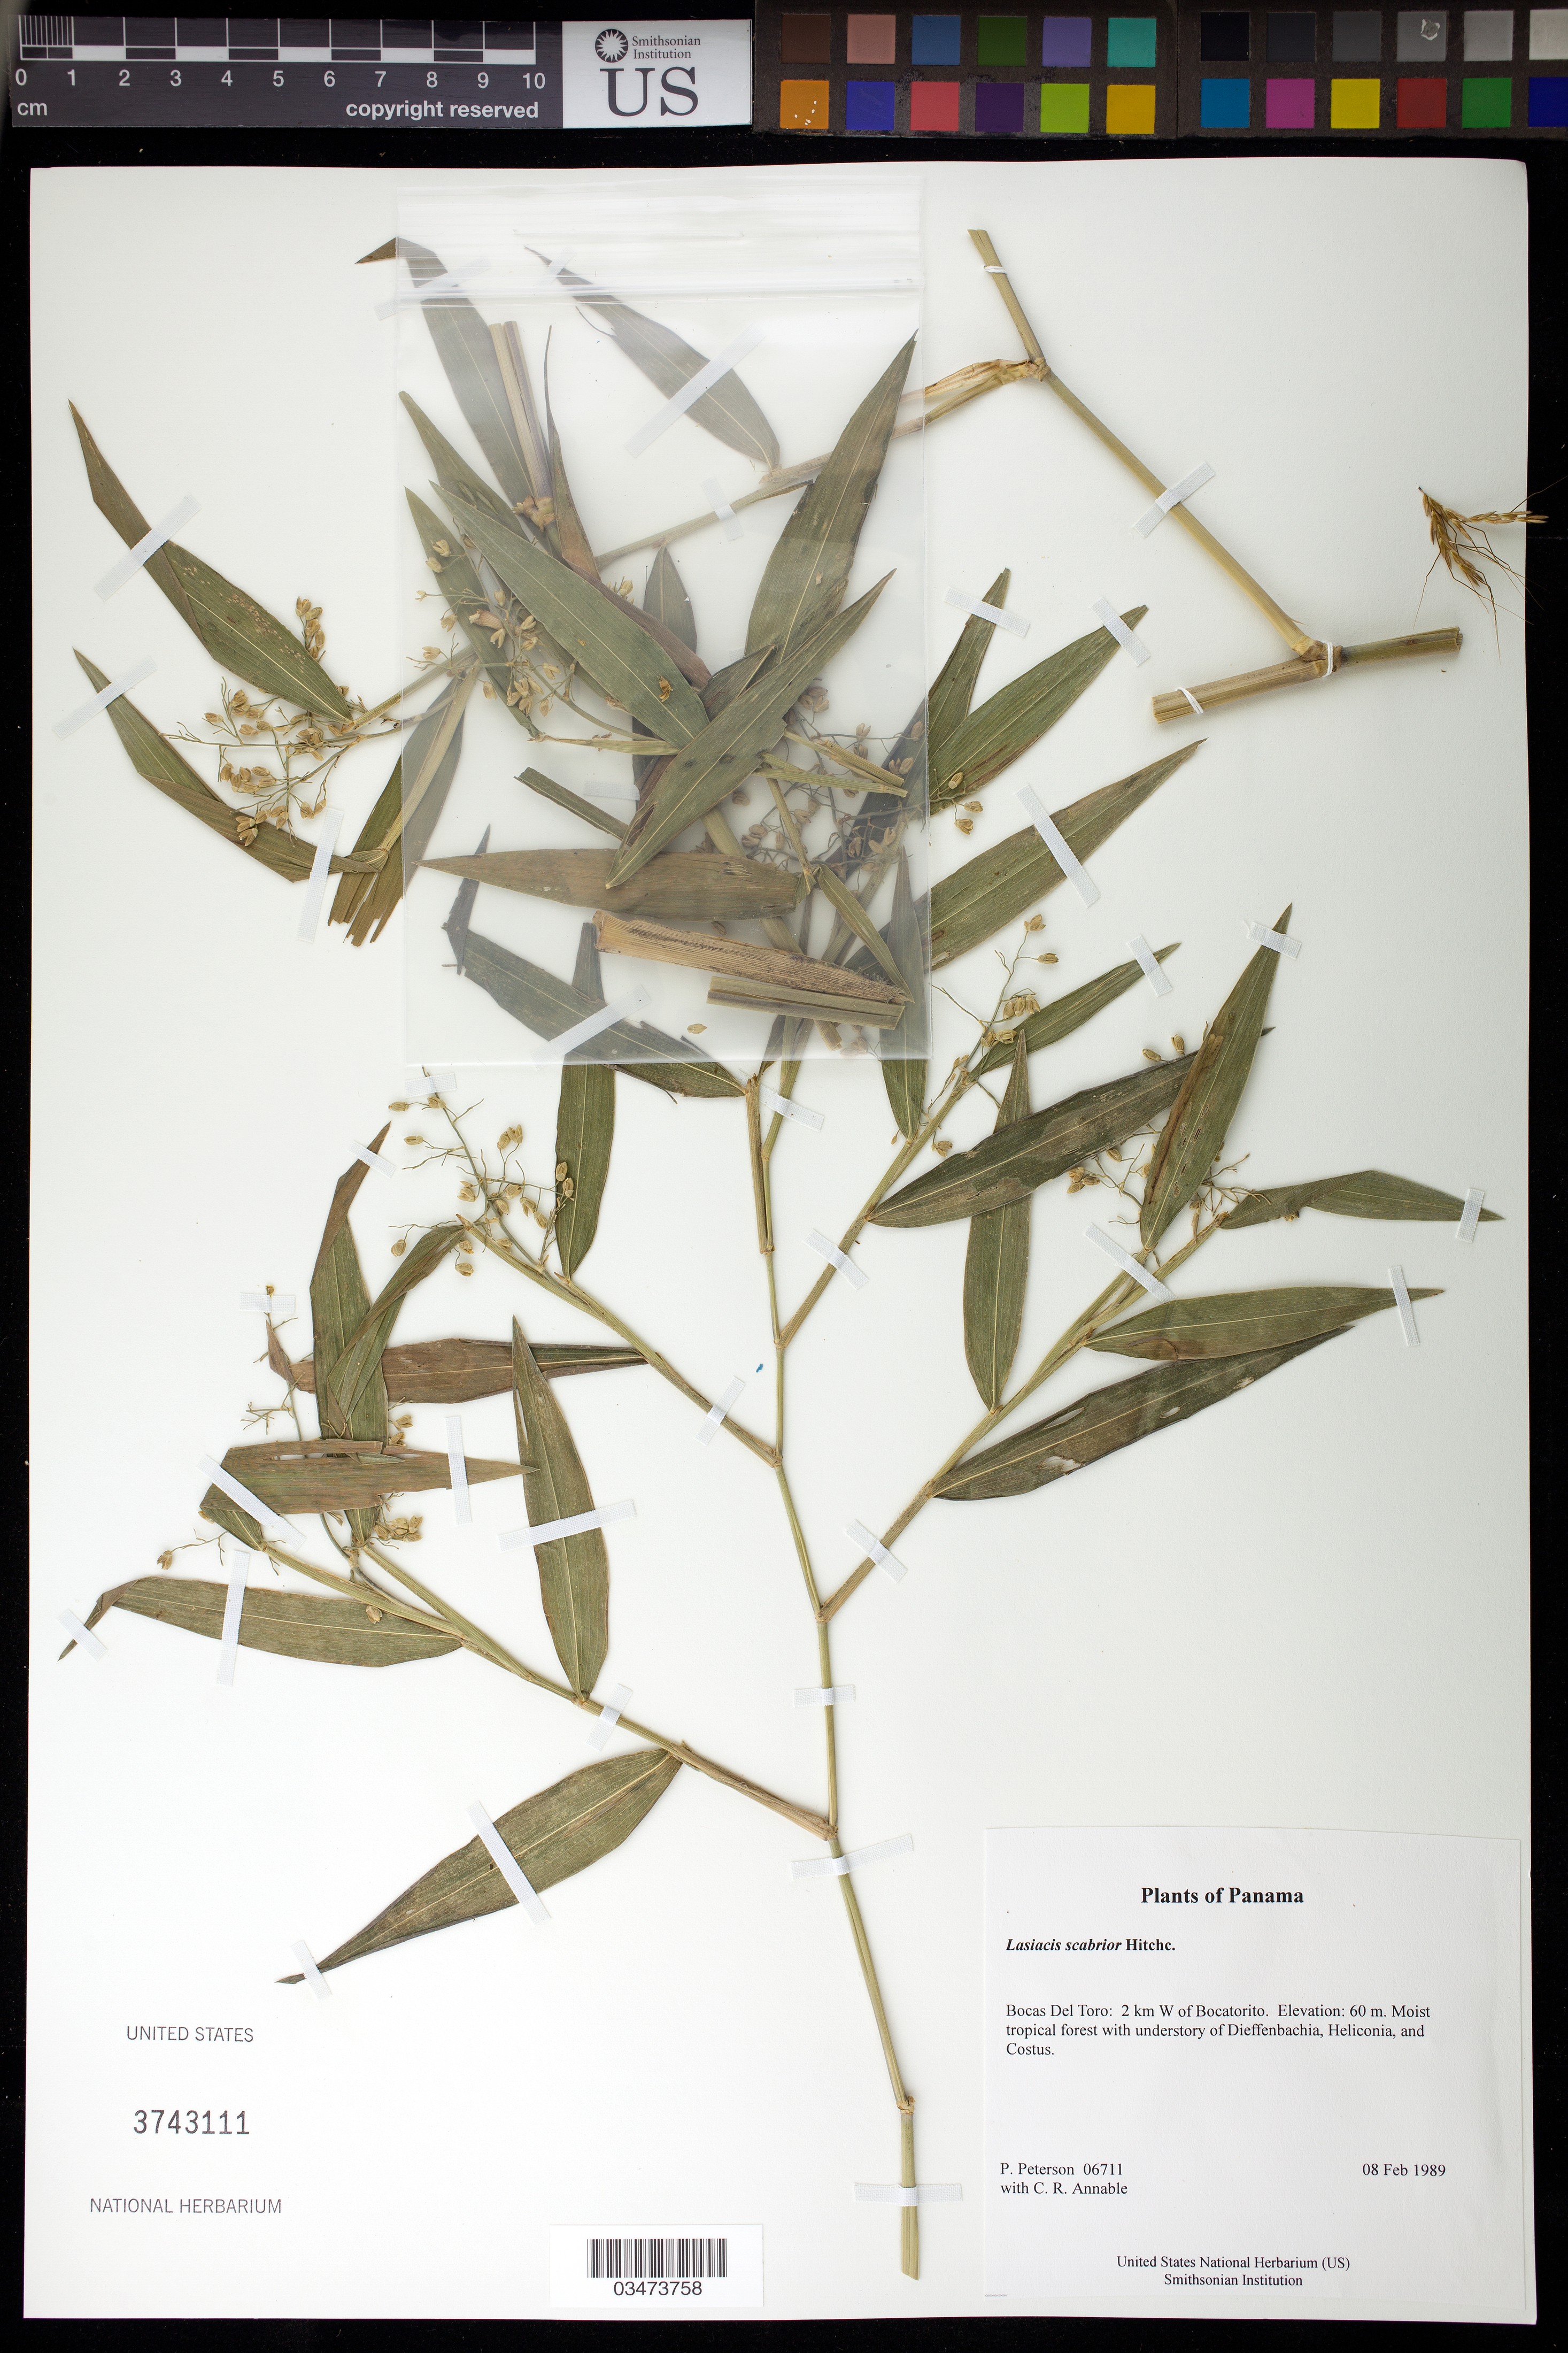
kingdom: Plantae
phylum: Tracheophyta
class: Liliopsida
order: Poales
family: Poaceae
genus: Lasiacis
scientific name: Lasiacis scabrior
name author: Hitchc.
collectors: P. M. Peterson & C. R. Annable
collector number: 06711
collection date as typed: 08 Feb 1989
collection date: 1989-02-08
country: Panama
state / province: Bocas del Toro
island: San Cristobal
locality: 2 km W of Bocatorito.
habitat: Moist tropical forest with understory of Dieffenbachia, Heliconia, and Costus.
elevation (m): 60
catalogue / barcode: US 3743111